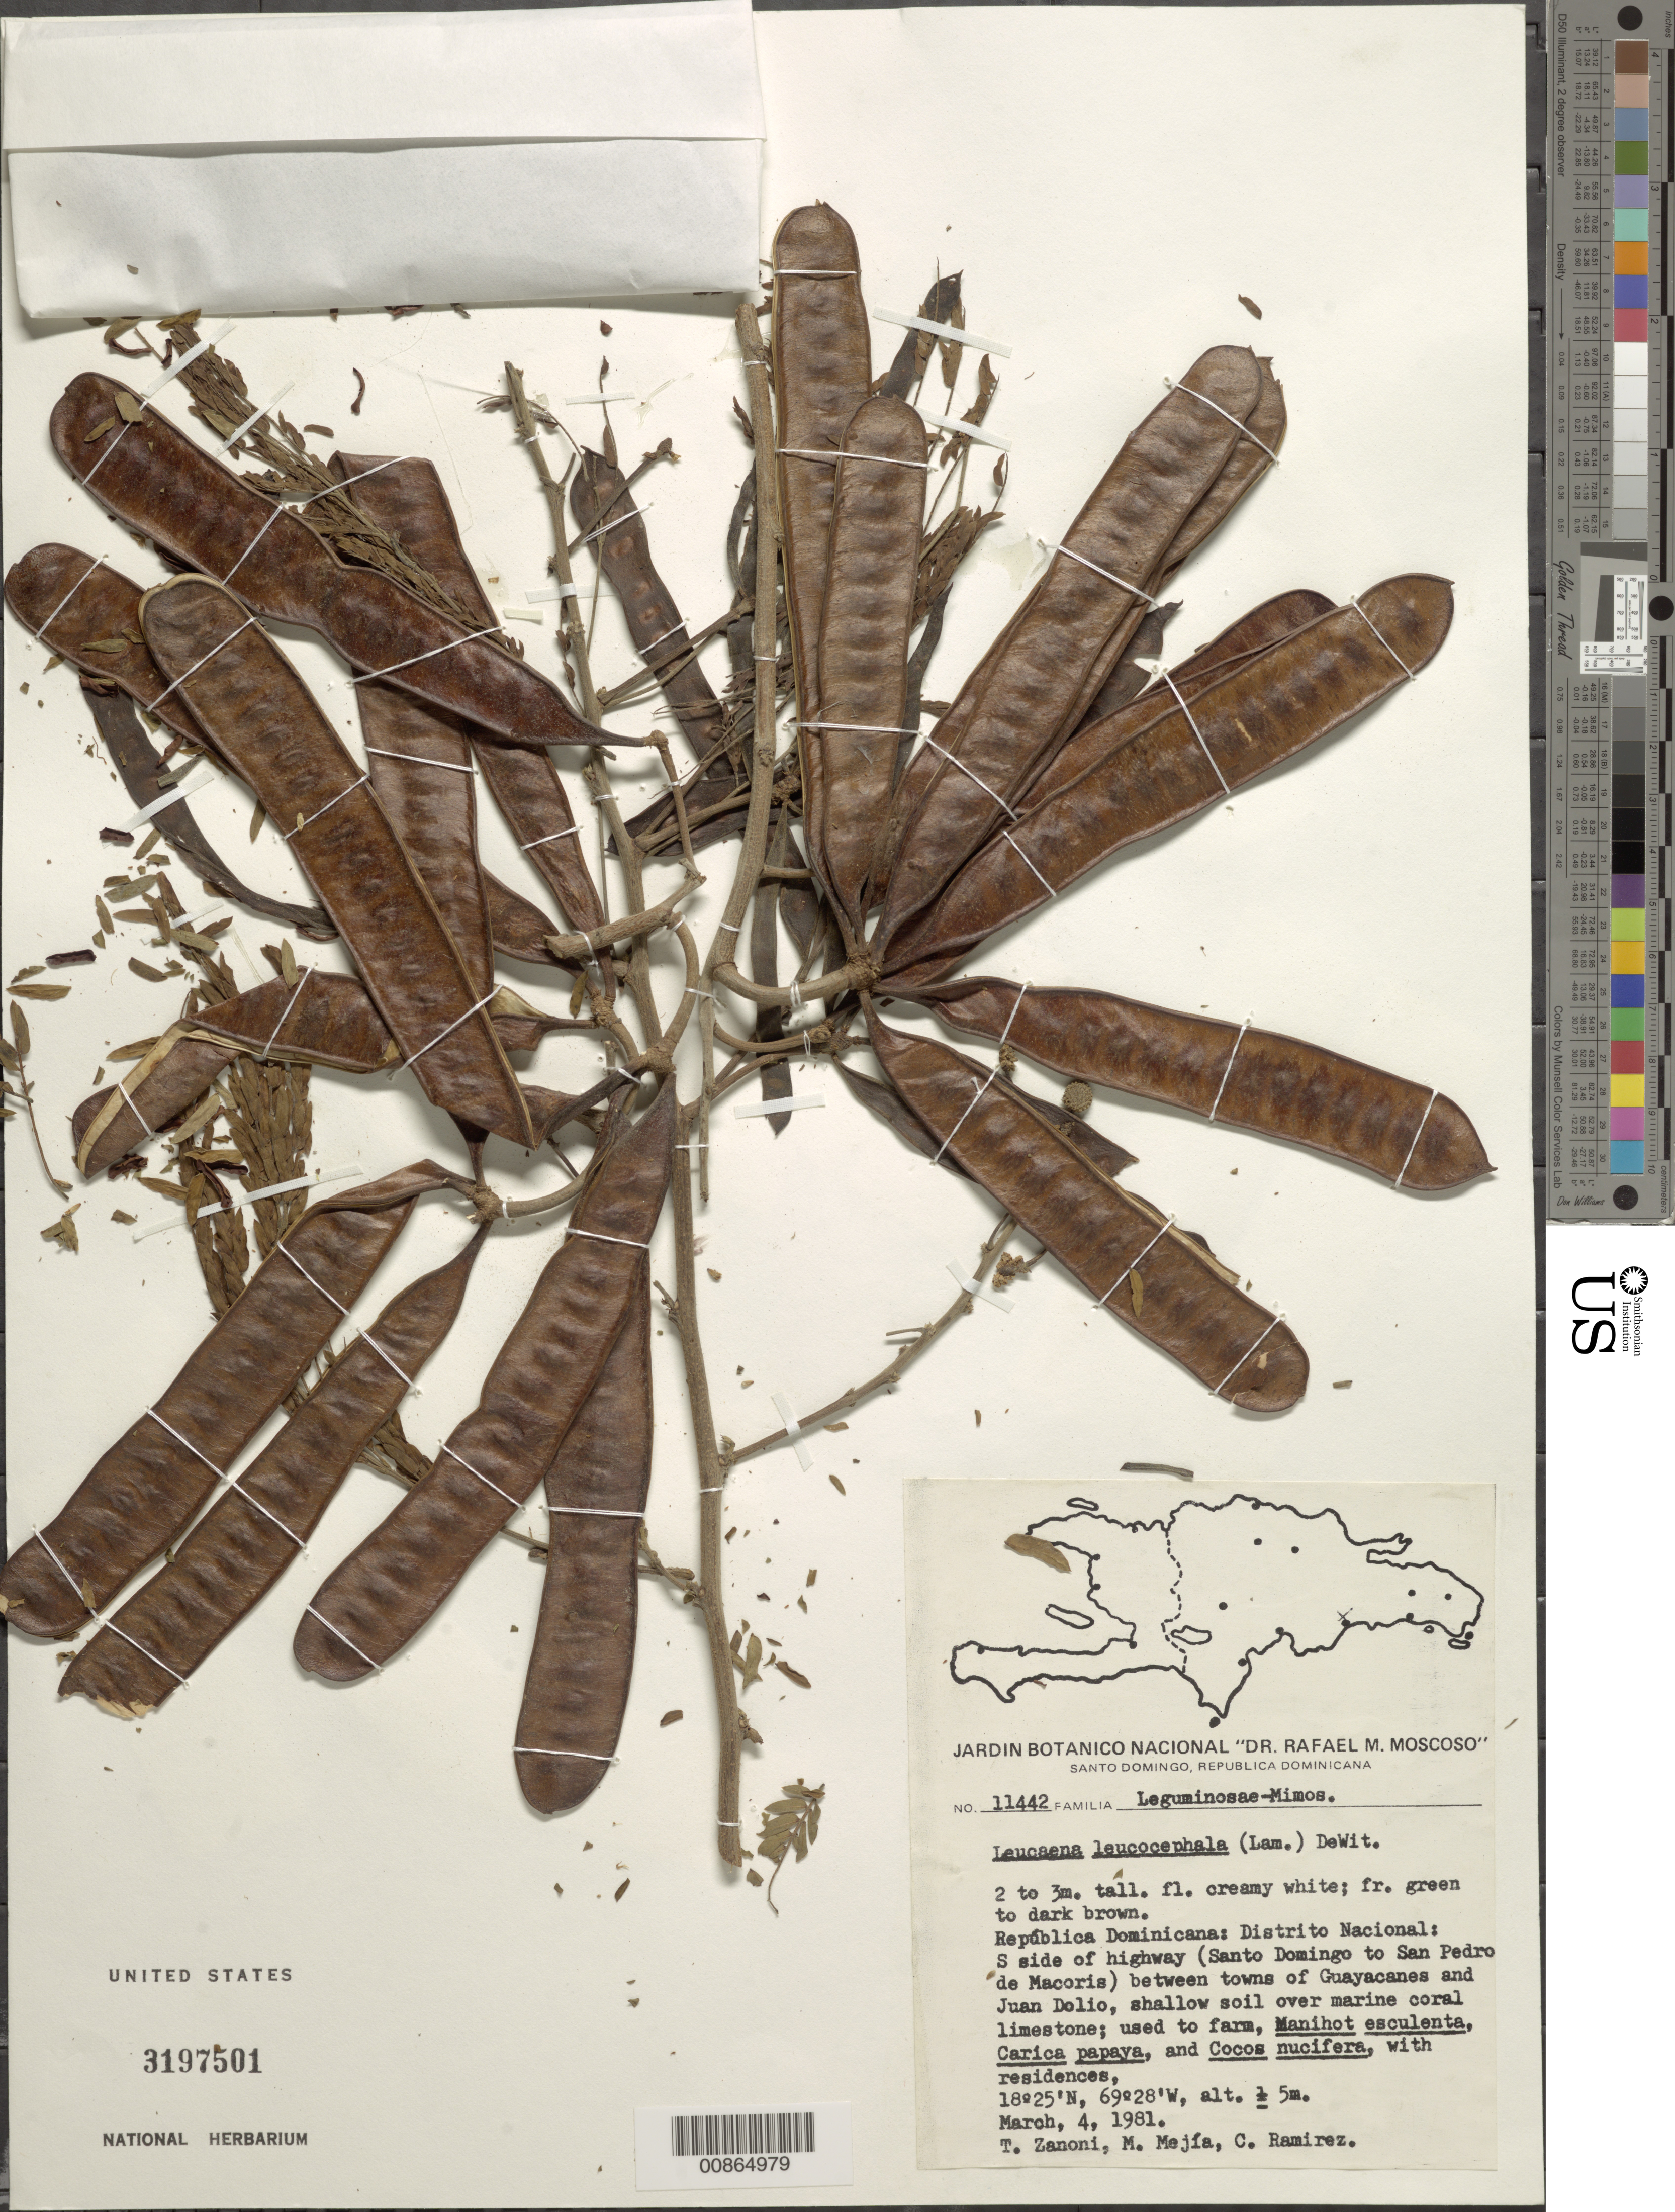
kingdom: Plantae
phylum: Tracheophyta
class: Magnoliopsida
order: Fabales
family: Fabaceae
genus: Leucaena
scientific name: Leucaena leucocephala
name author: (Lam.) de Wit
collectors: T. A. Zanoni, M. Mejia & C. Ramirez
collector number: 11442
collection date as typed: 04 Mar 1981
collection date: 1981-03-04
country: Dominican Republic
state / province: distrito nacional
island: Hispaniola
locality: S side of highway (Santo Domingo to San Pedro de Macoris) between town of Guayacanes and Juan Dolio.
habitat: Shallow soil over marine coral limestone; used to farm, Manihot esculenta, Carica papaya, and Cocos nucifera, w/residences.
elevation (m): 5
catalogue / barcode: US 3197501